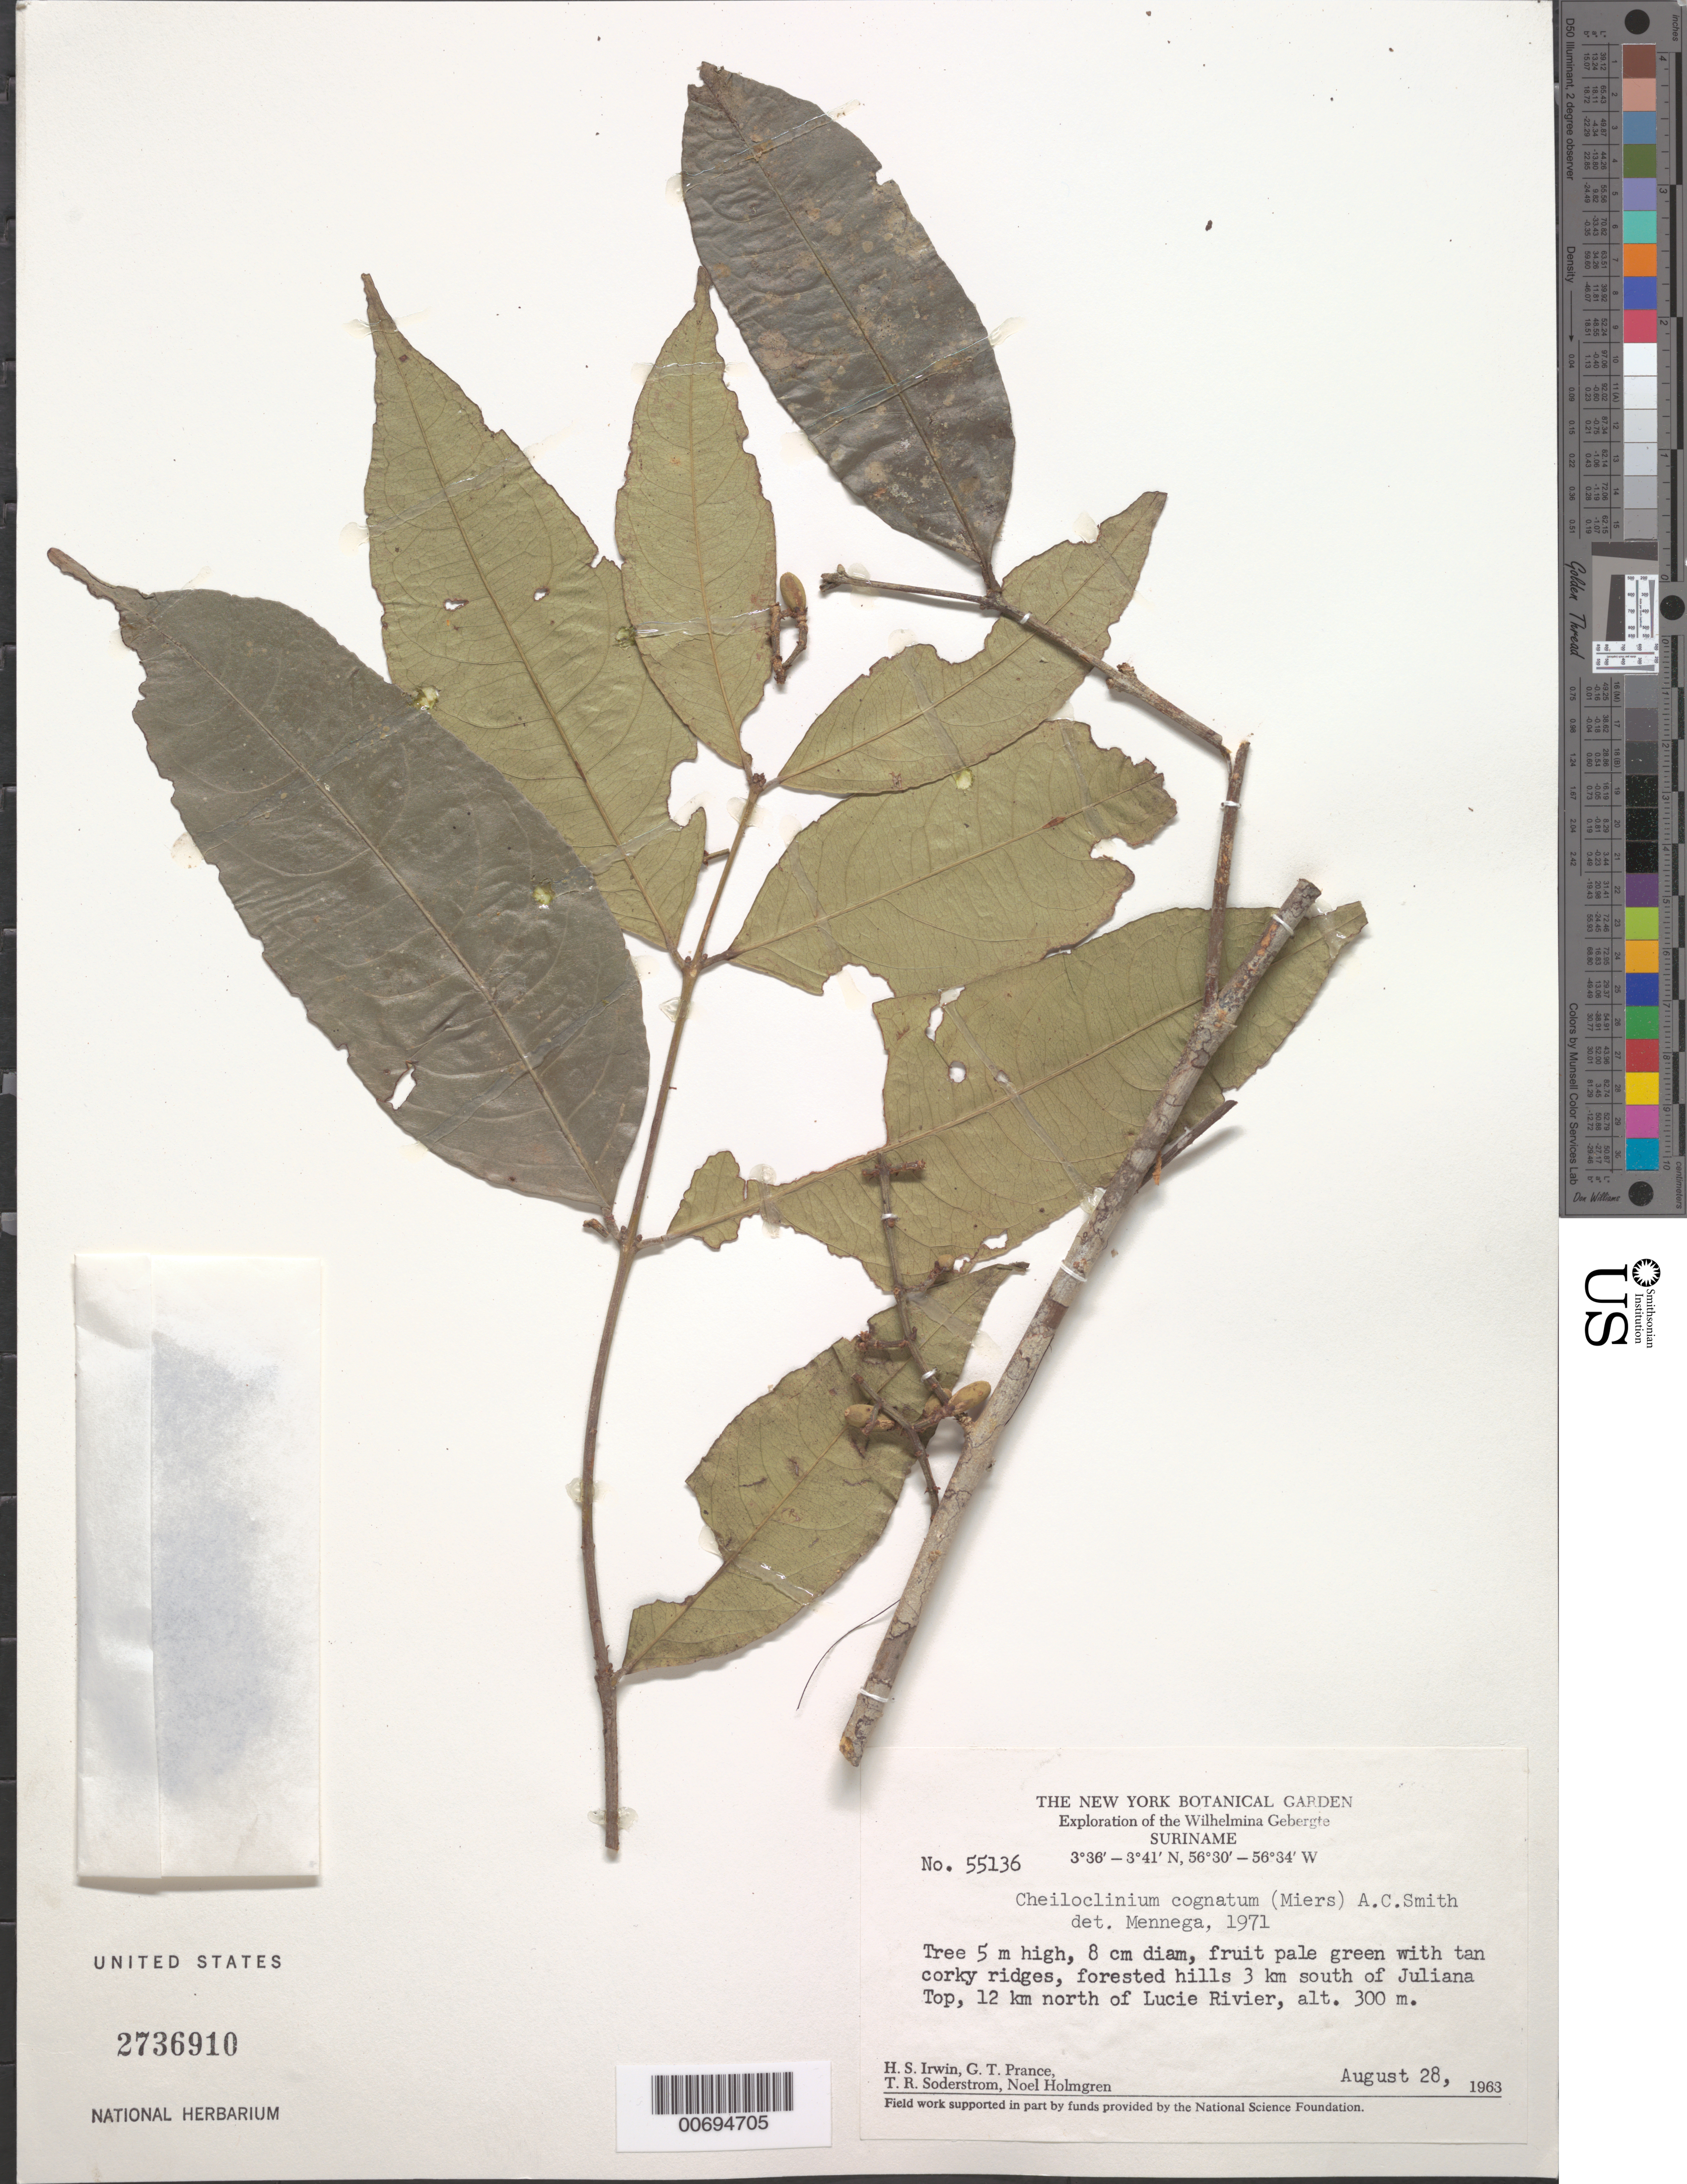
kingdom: Plantae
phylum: Tracheophyta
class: Magnoliopsida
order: Celastrales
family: Celastraceae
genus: Cheiloclinium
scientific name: Cheiloclinium cognatum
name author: (Miers) A.C. Sm.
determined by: Mennega, A. M. W.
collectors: H. Irwin, G. T. Prance, T. R. Soderstrom & N. H. Holmgren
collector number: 55136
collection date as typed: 28-Aug-63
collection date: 1963-08-28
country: Suriname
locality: Juliana Top, 3 km S of, 12 km N of Lucie R., Wilhelmina Gebergte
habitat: Forested hills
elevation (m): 300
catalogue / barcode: US 2736910